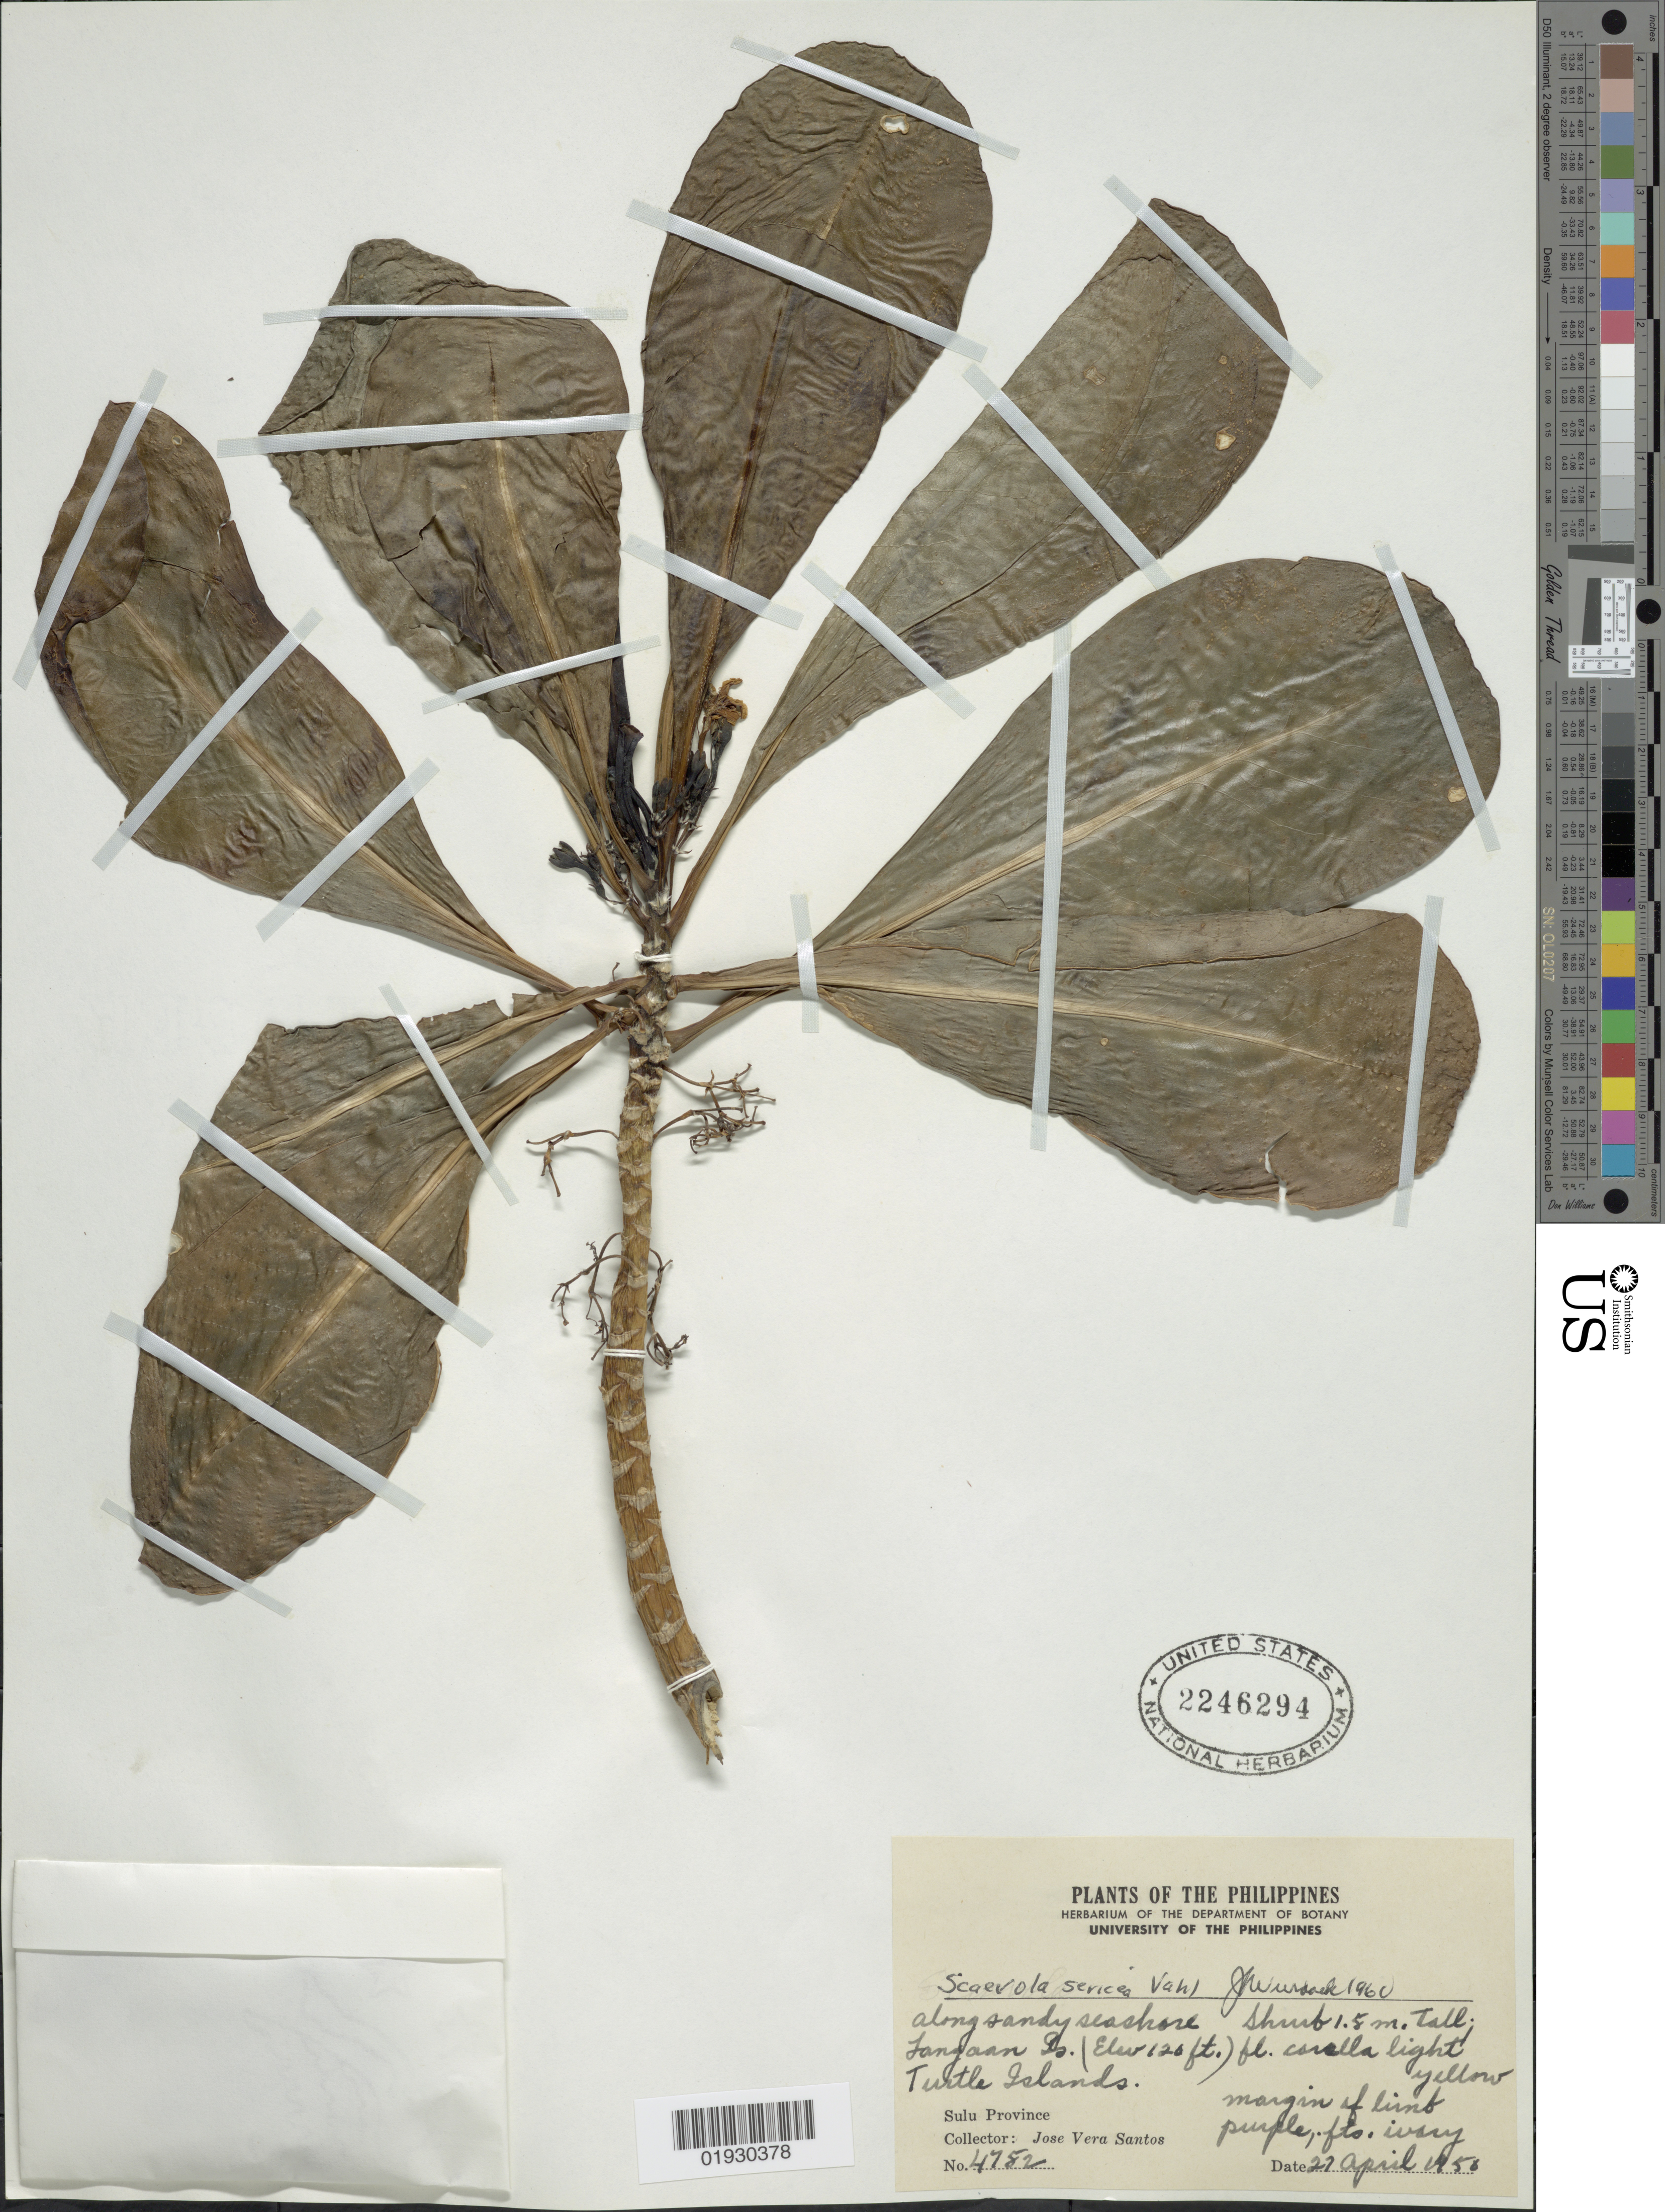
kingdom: Plantae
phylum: Tracheophyta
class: Magnoliopsida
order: Asterales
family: Goodeniaceae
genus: Scaevola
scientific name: Scaevola taccada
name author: (Gaertn.) Roxb.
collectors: J. Santos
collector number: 4782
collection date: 1950-04-27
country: Philippines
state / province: Muslim Mindanao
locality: Along sandy seashore. Tangaan Ds. Turtle Islands. Sulu Province.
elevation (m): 37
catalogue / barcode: US 2246294